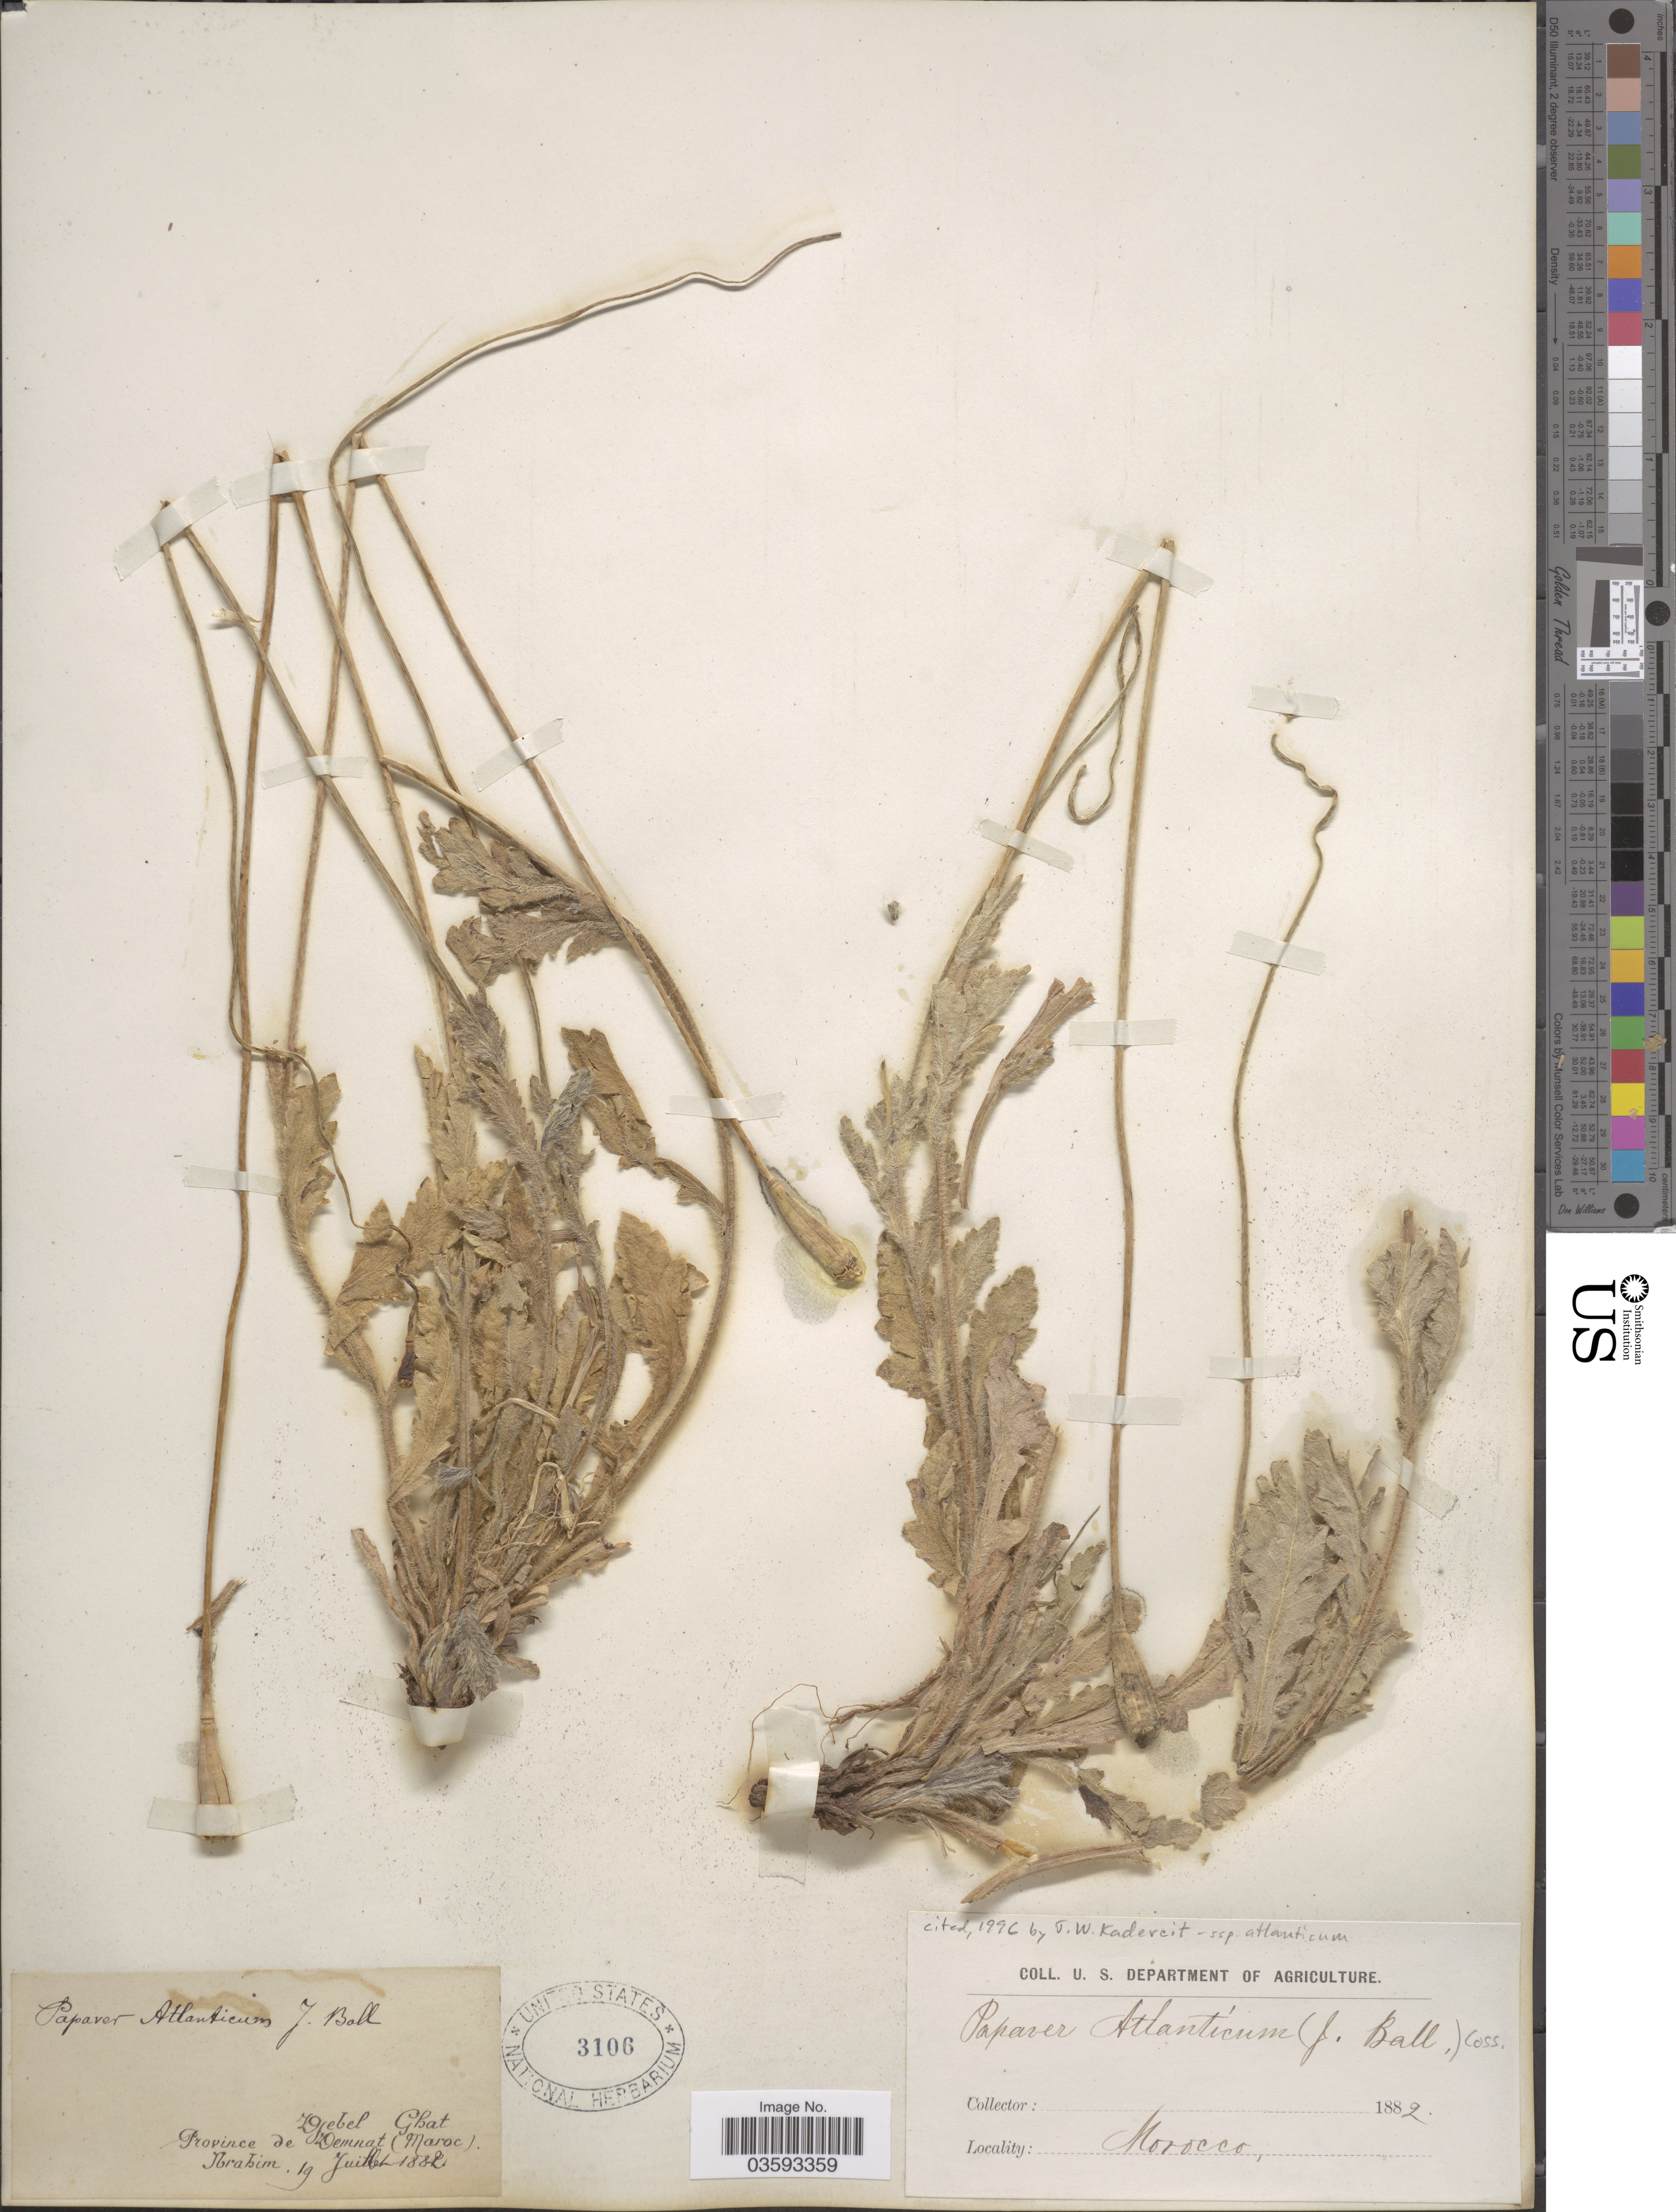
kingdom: Plantae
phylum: Tracheophyta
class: Magnoliopsida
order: Ranunculales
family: Papaveraceae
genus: Papaver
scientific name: Papaver atlanticum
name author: Coss.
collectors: -. Ibrahim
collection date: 1882-07-19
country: Morocco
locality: Djebel Ghat. Province de Demnat (Maroc).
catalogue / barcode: US 3106